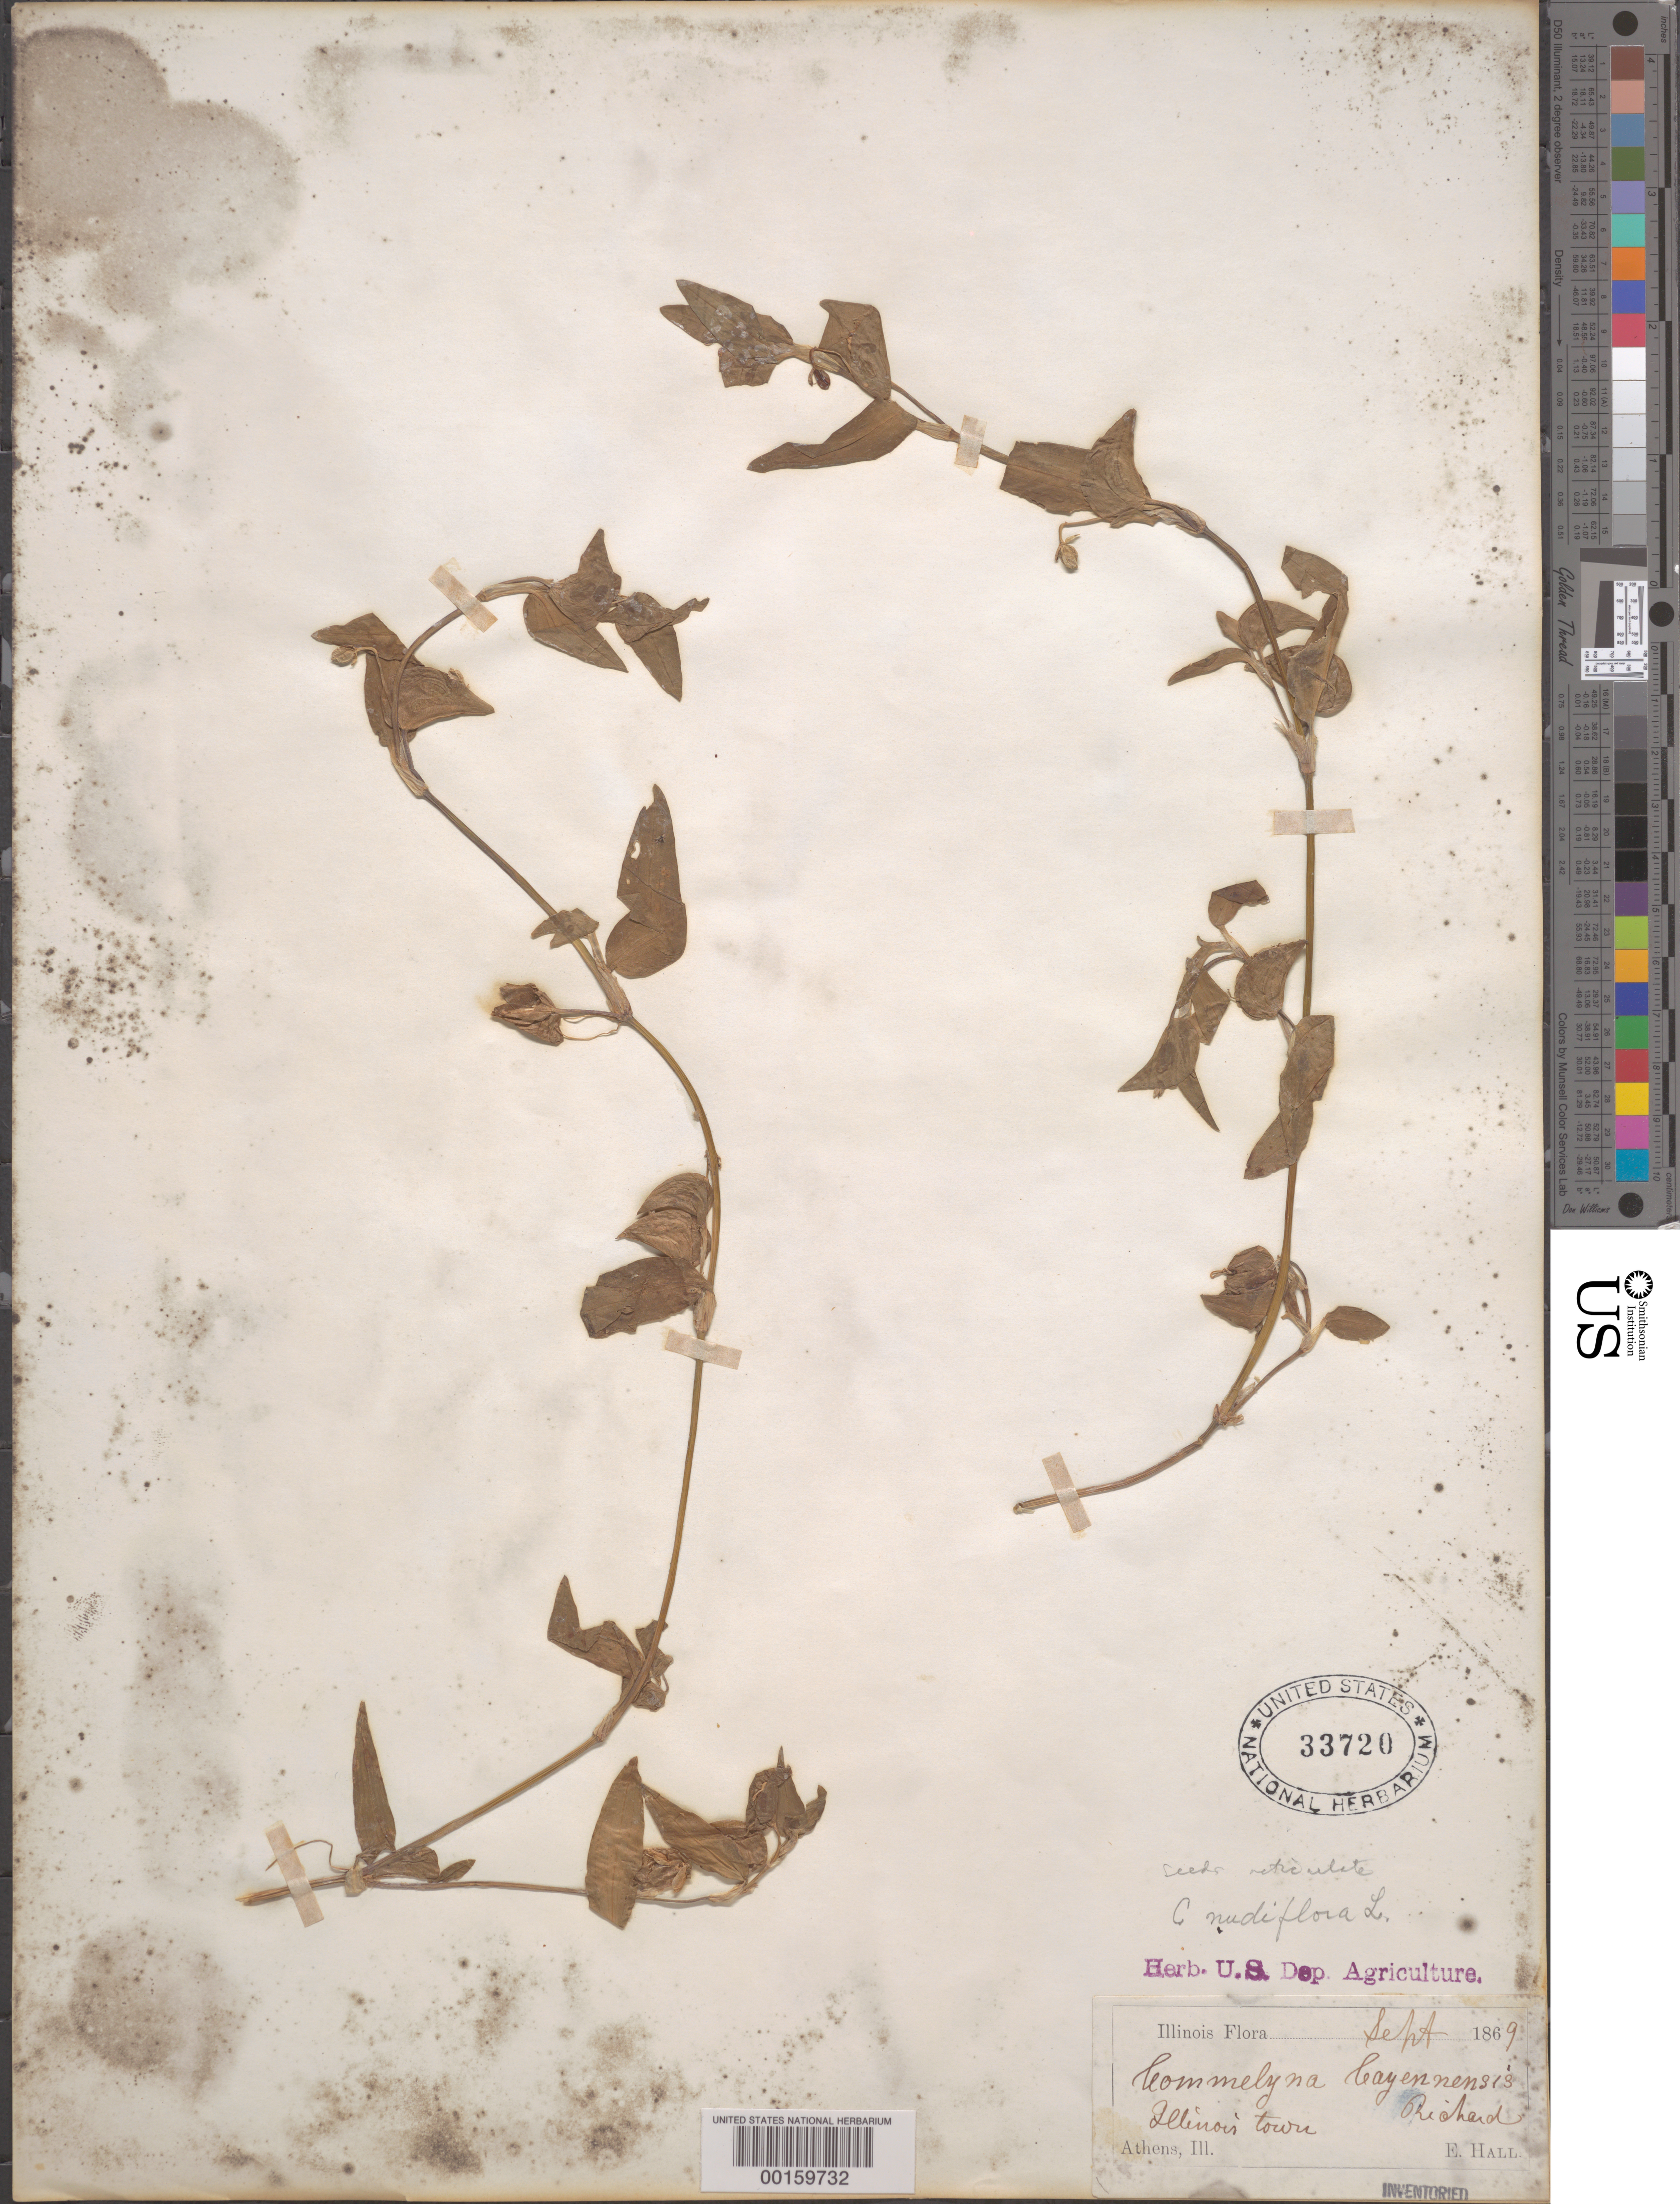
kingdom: Plantae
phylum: Tracheophyta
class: Liliopsida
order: Commelinales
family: Commelinaceae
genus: Commelina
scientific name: Commelina diffusa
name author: Burm. f.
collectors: E. Hall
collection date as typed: Sep 1869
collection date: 1869-09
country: United States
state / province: Illinois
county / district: Rock Island ?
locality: Illinois town. [= illinois city?]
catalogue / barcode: US 33720